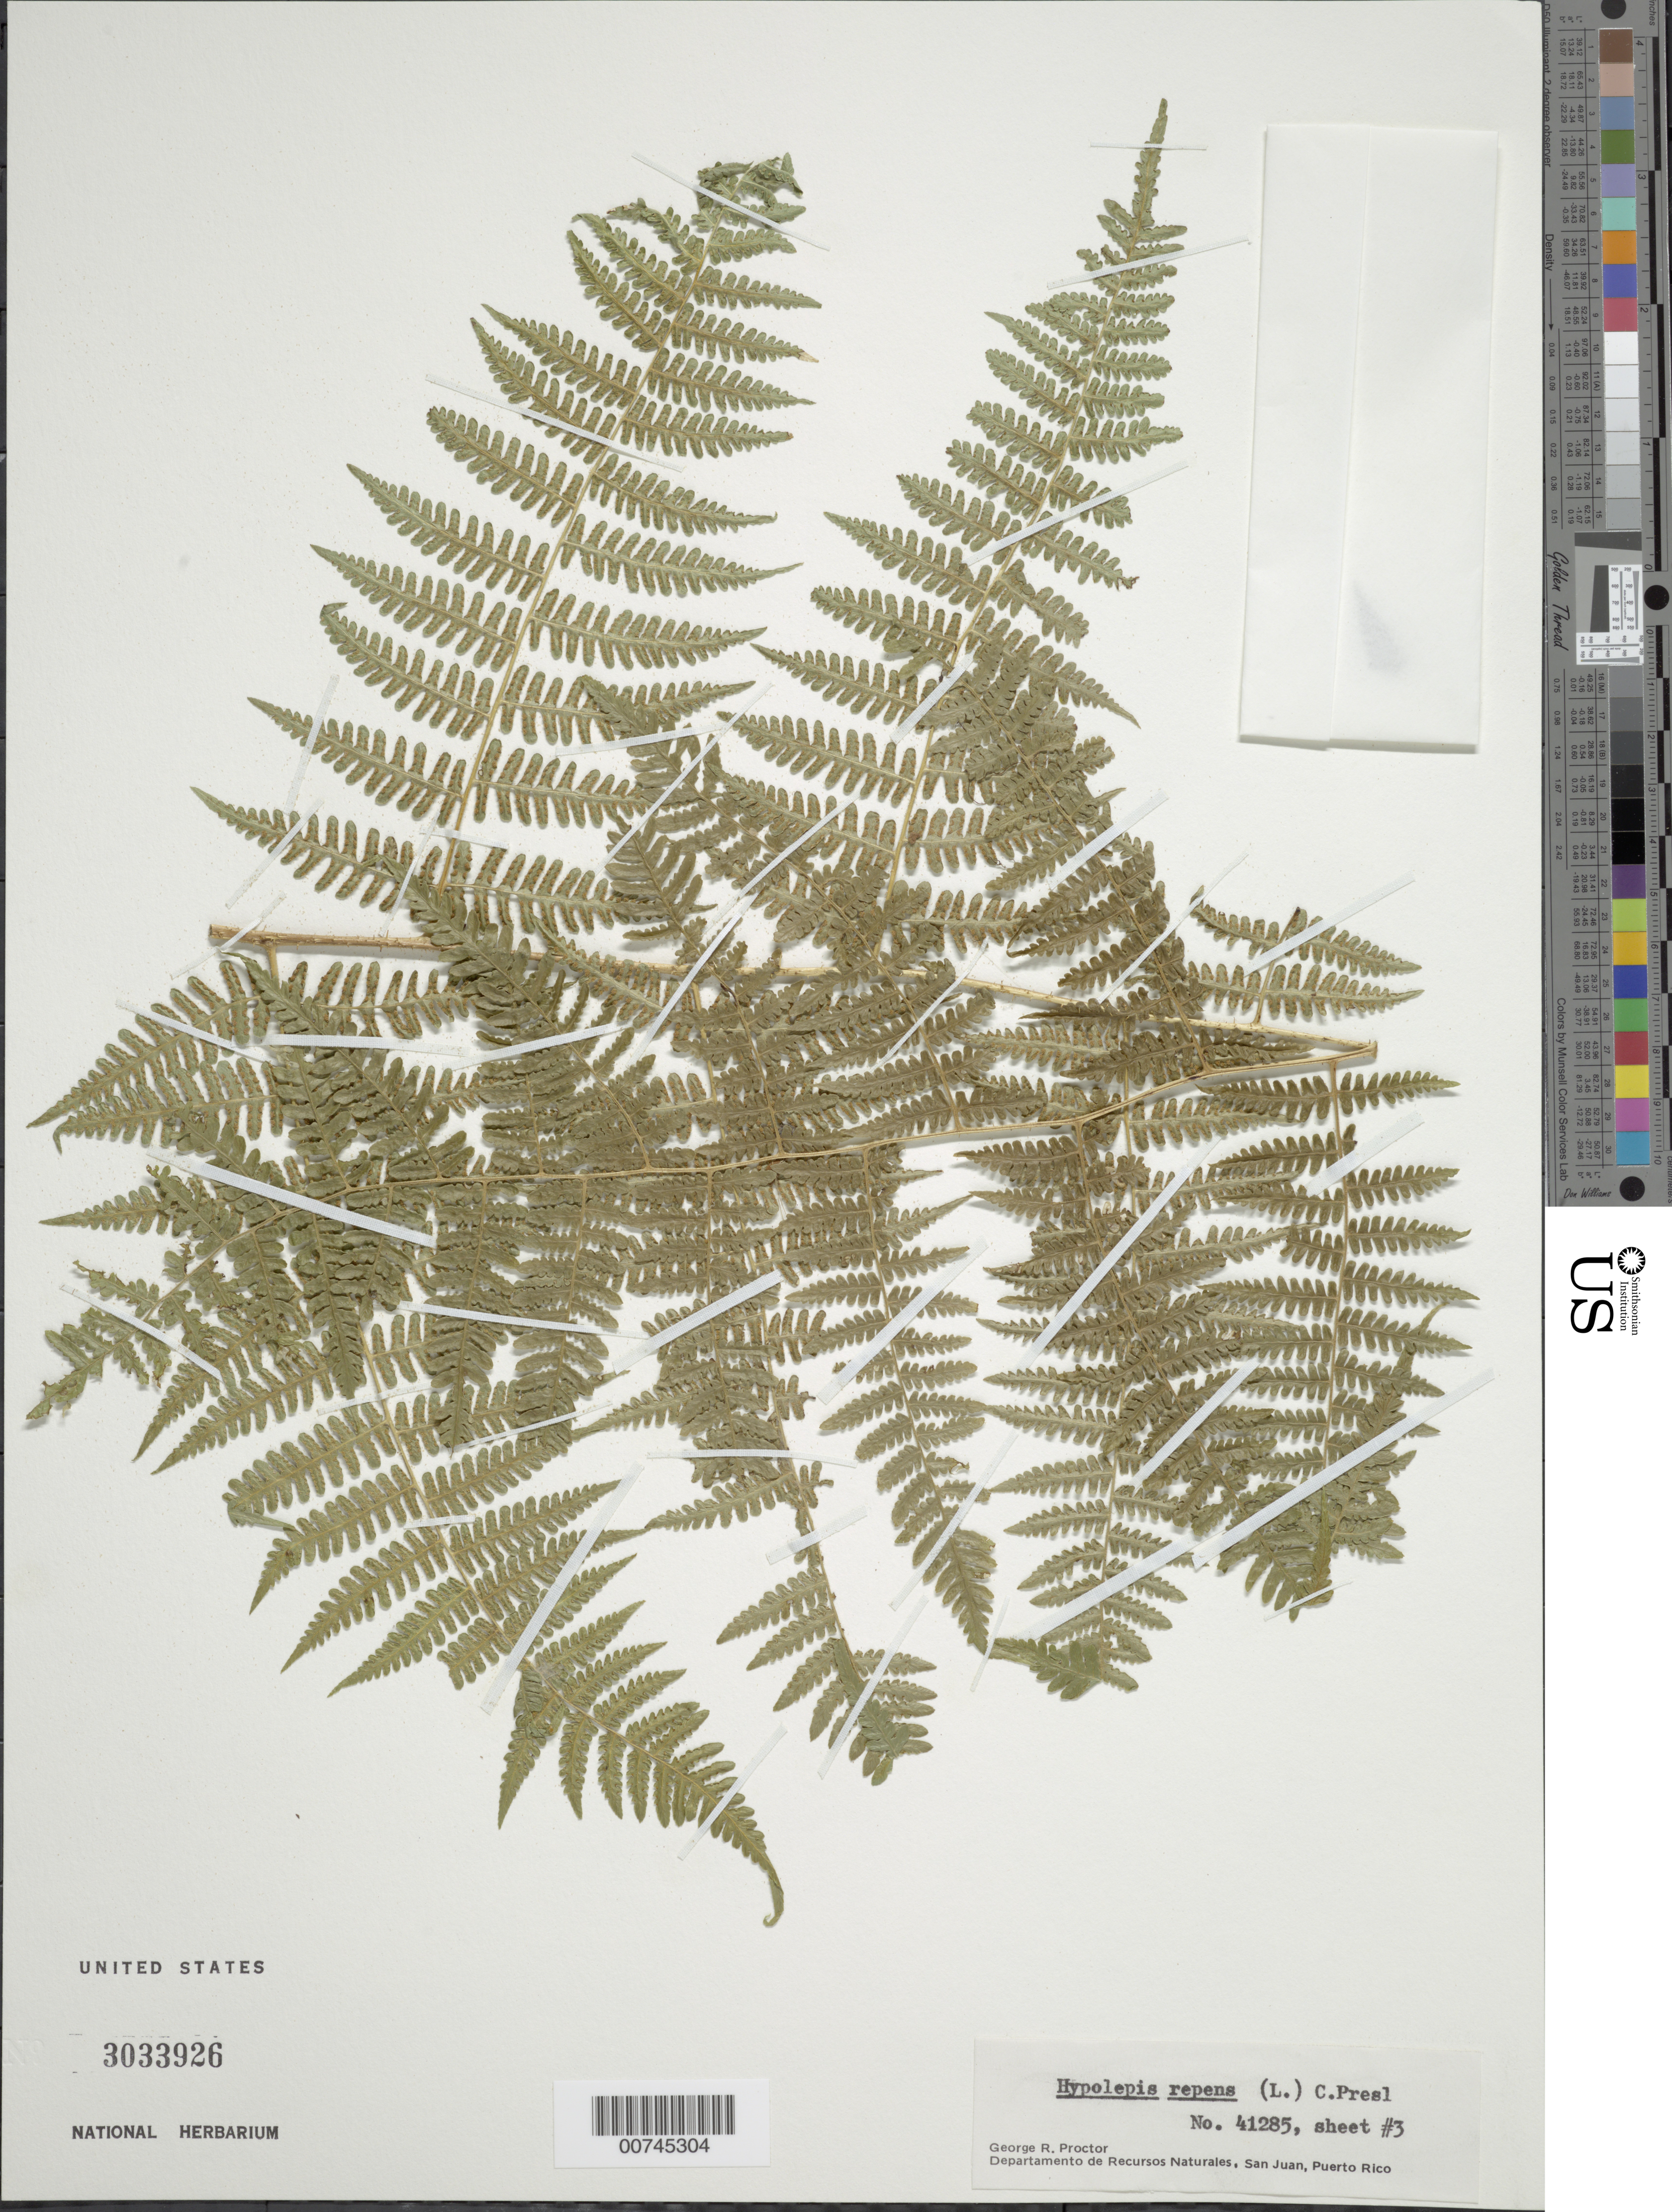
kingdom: Plantae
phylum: Tracheophyta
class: Polypodiopsida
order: Polypodiales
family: Dennstaedtiaceae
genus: Hypolepis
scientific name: Hypolepis repens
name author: (L.) C. Presl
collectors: G. R. Proctor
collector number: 41285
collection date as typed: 19 Aug 1983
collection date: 1983-08-19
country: Puerto Rico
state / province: Ponce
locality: Cordillera Central: Toro Negro State Forest. Road 143, km 15.2 - 15.4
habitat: On partly-shaded roadside bank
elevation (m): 1050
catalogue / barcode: US 3033926